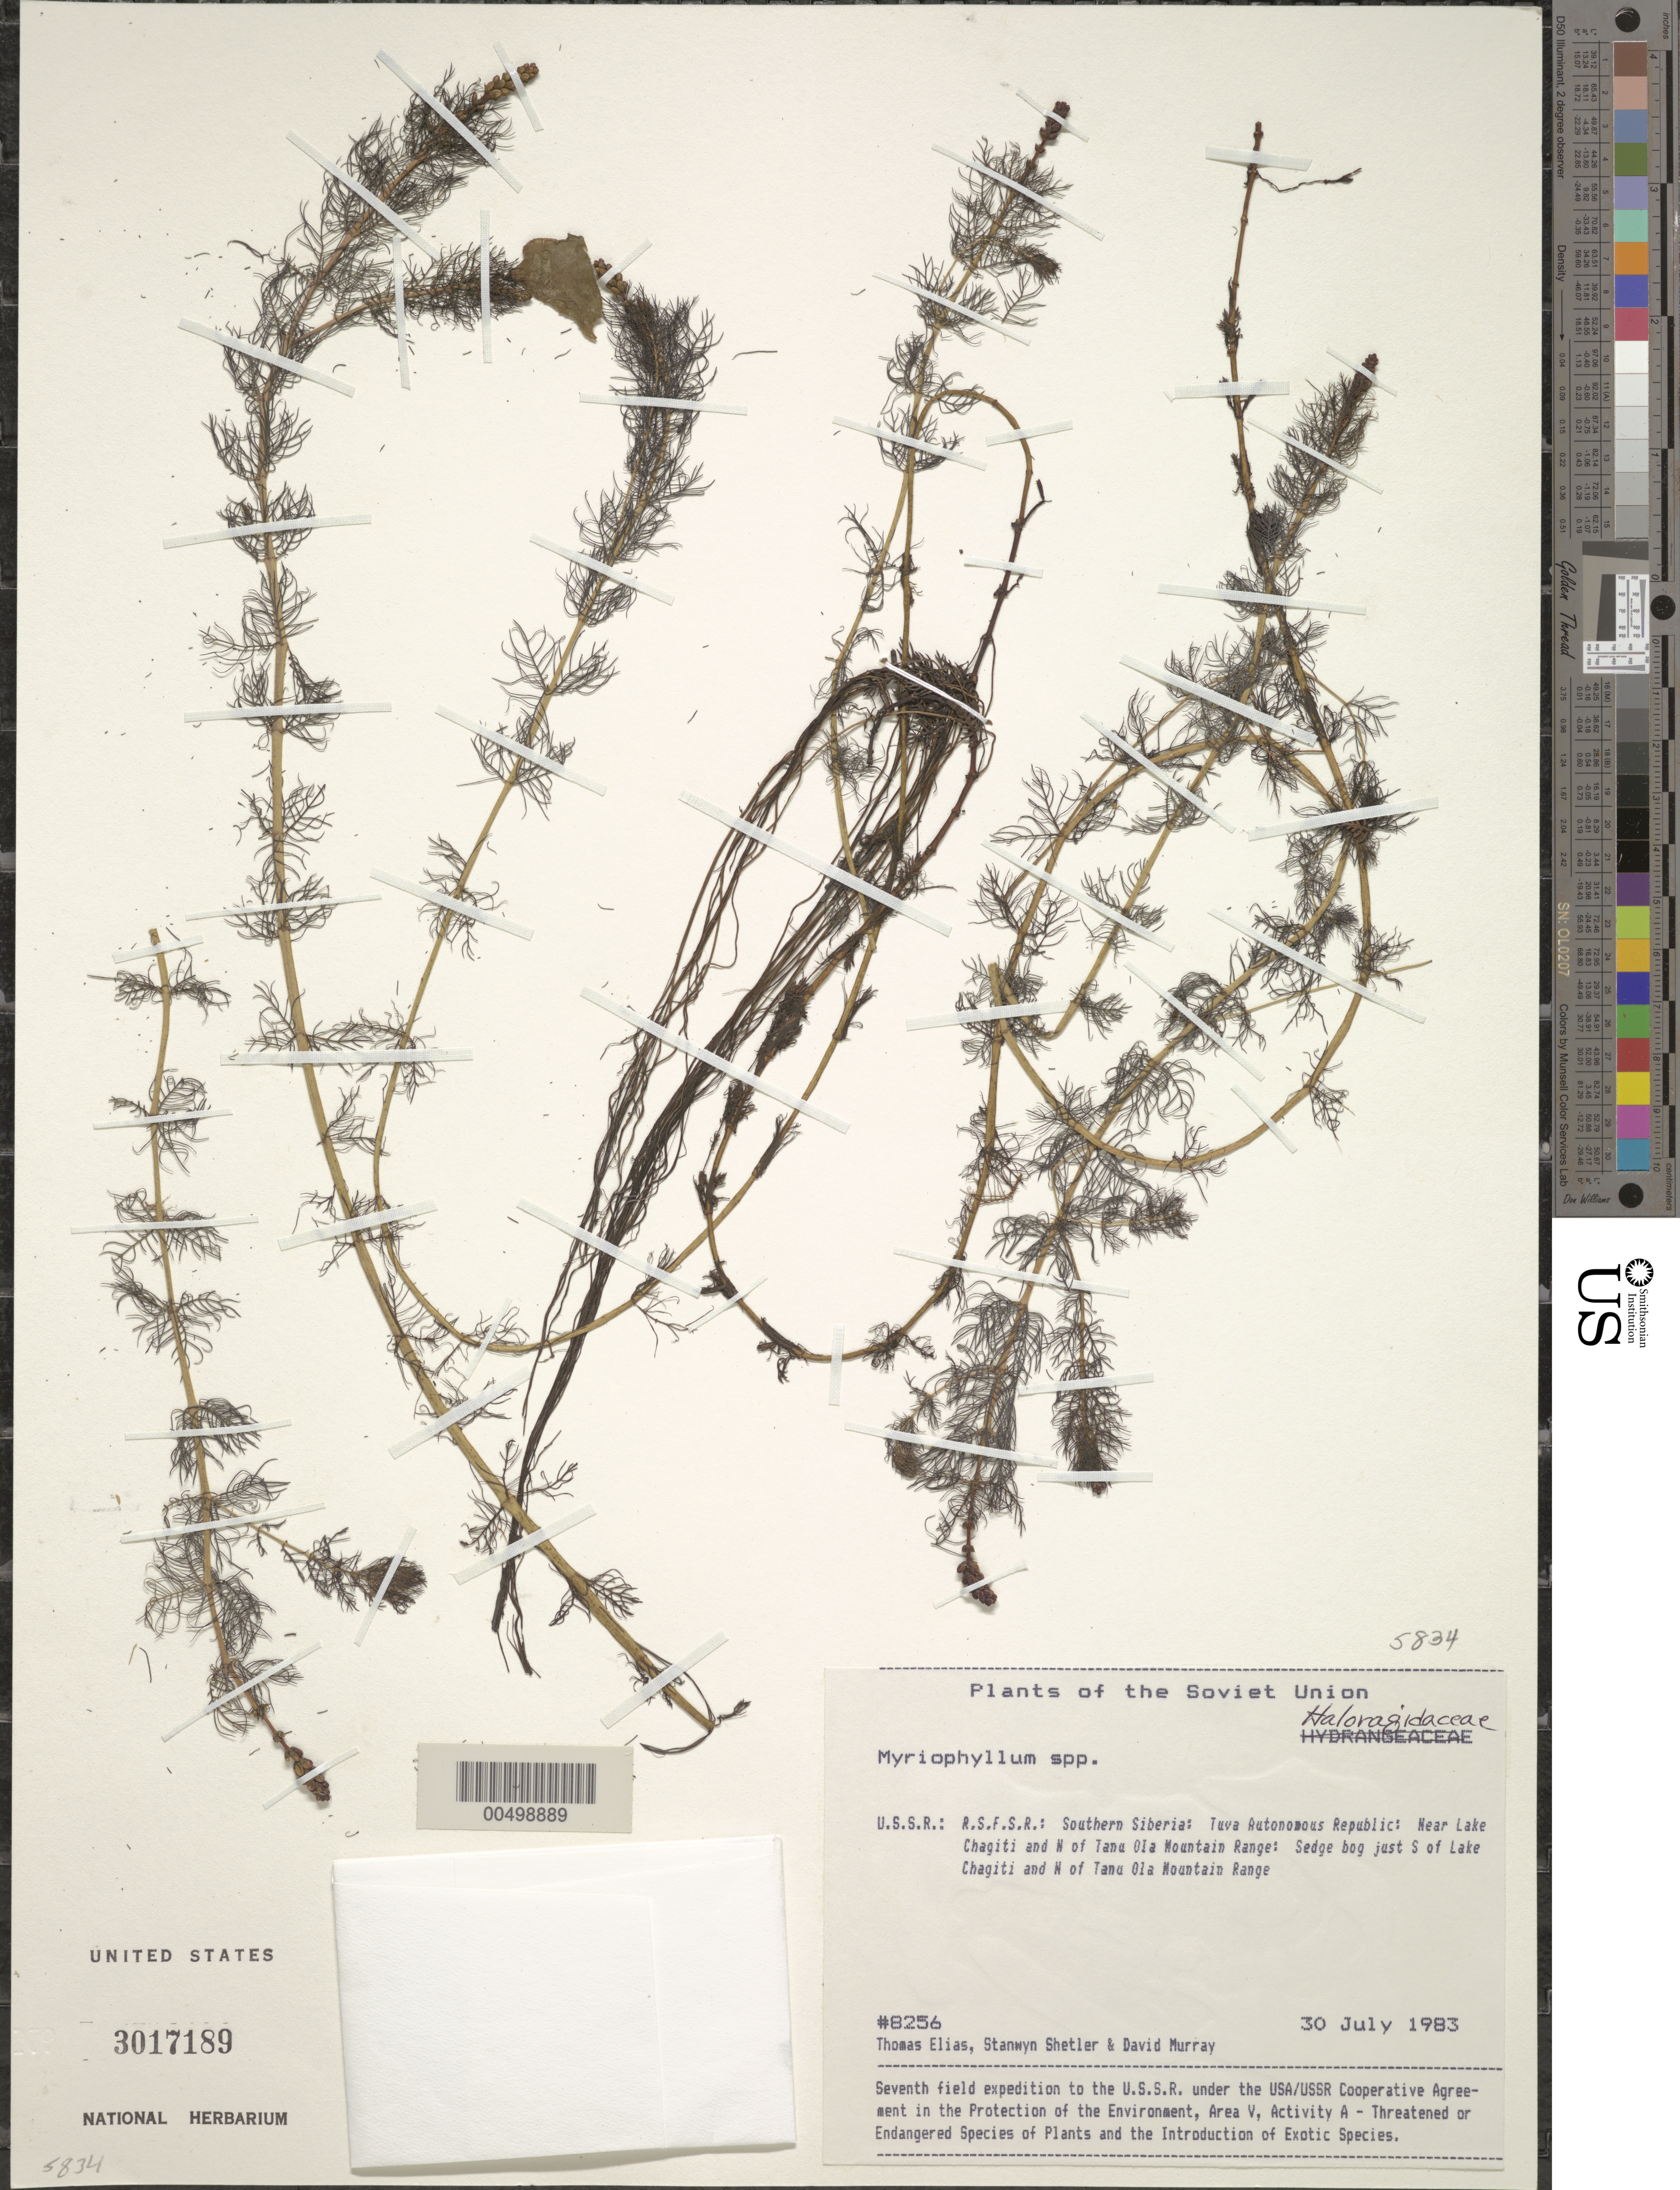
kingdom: Plantae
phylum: Tracheophyta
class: Magnoliopsida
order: Saxifragales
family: Haloragaceae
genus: Myriophyllum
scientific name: Myriophyllum sp.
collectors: T. Elias, S. Shetler & D. F. Murray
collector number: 8256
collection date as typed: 30 Jul 1983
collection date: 1983-07-30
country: Russian Federation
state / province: Tuva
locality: S of Lake Chagitai and N of Tannu-Ola Mountain Range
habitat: sedge bog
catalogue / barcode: US 3017189